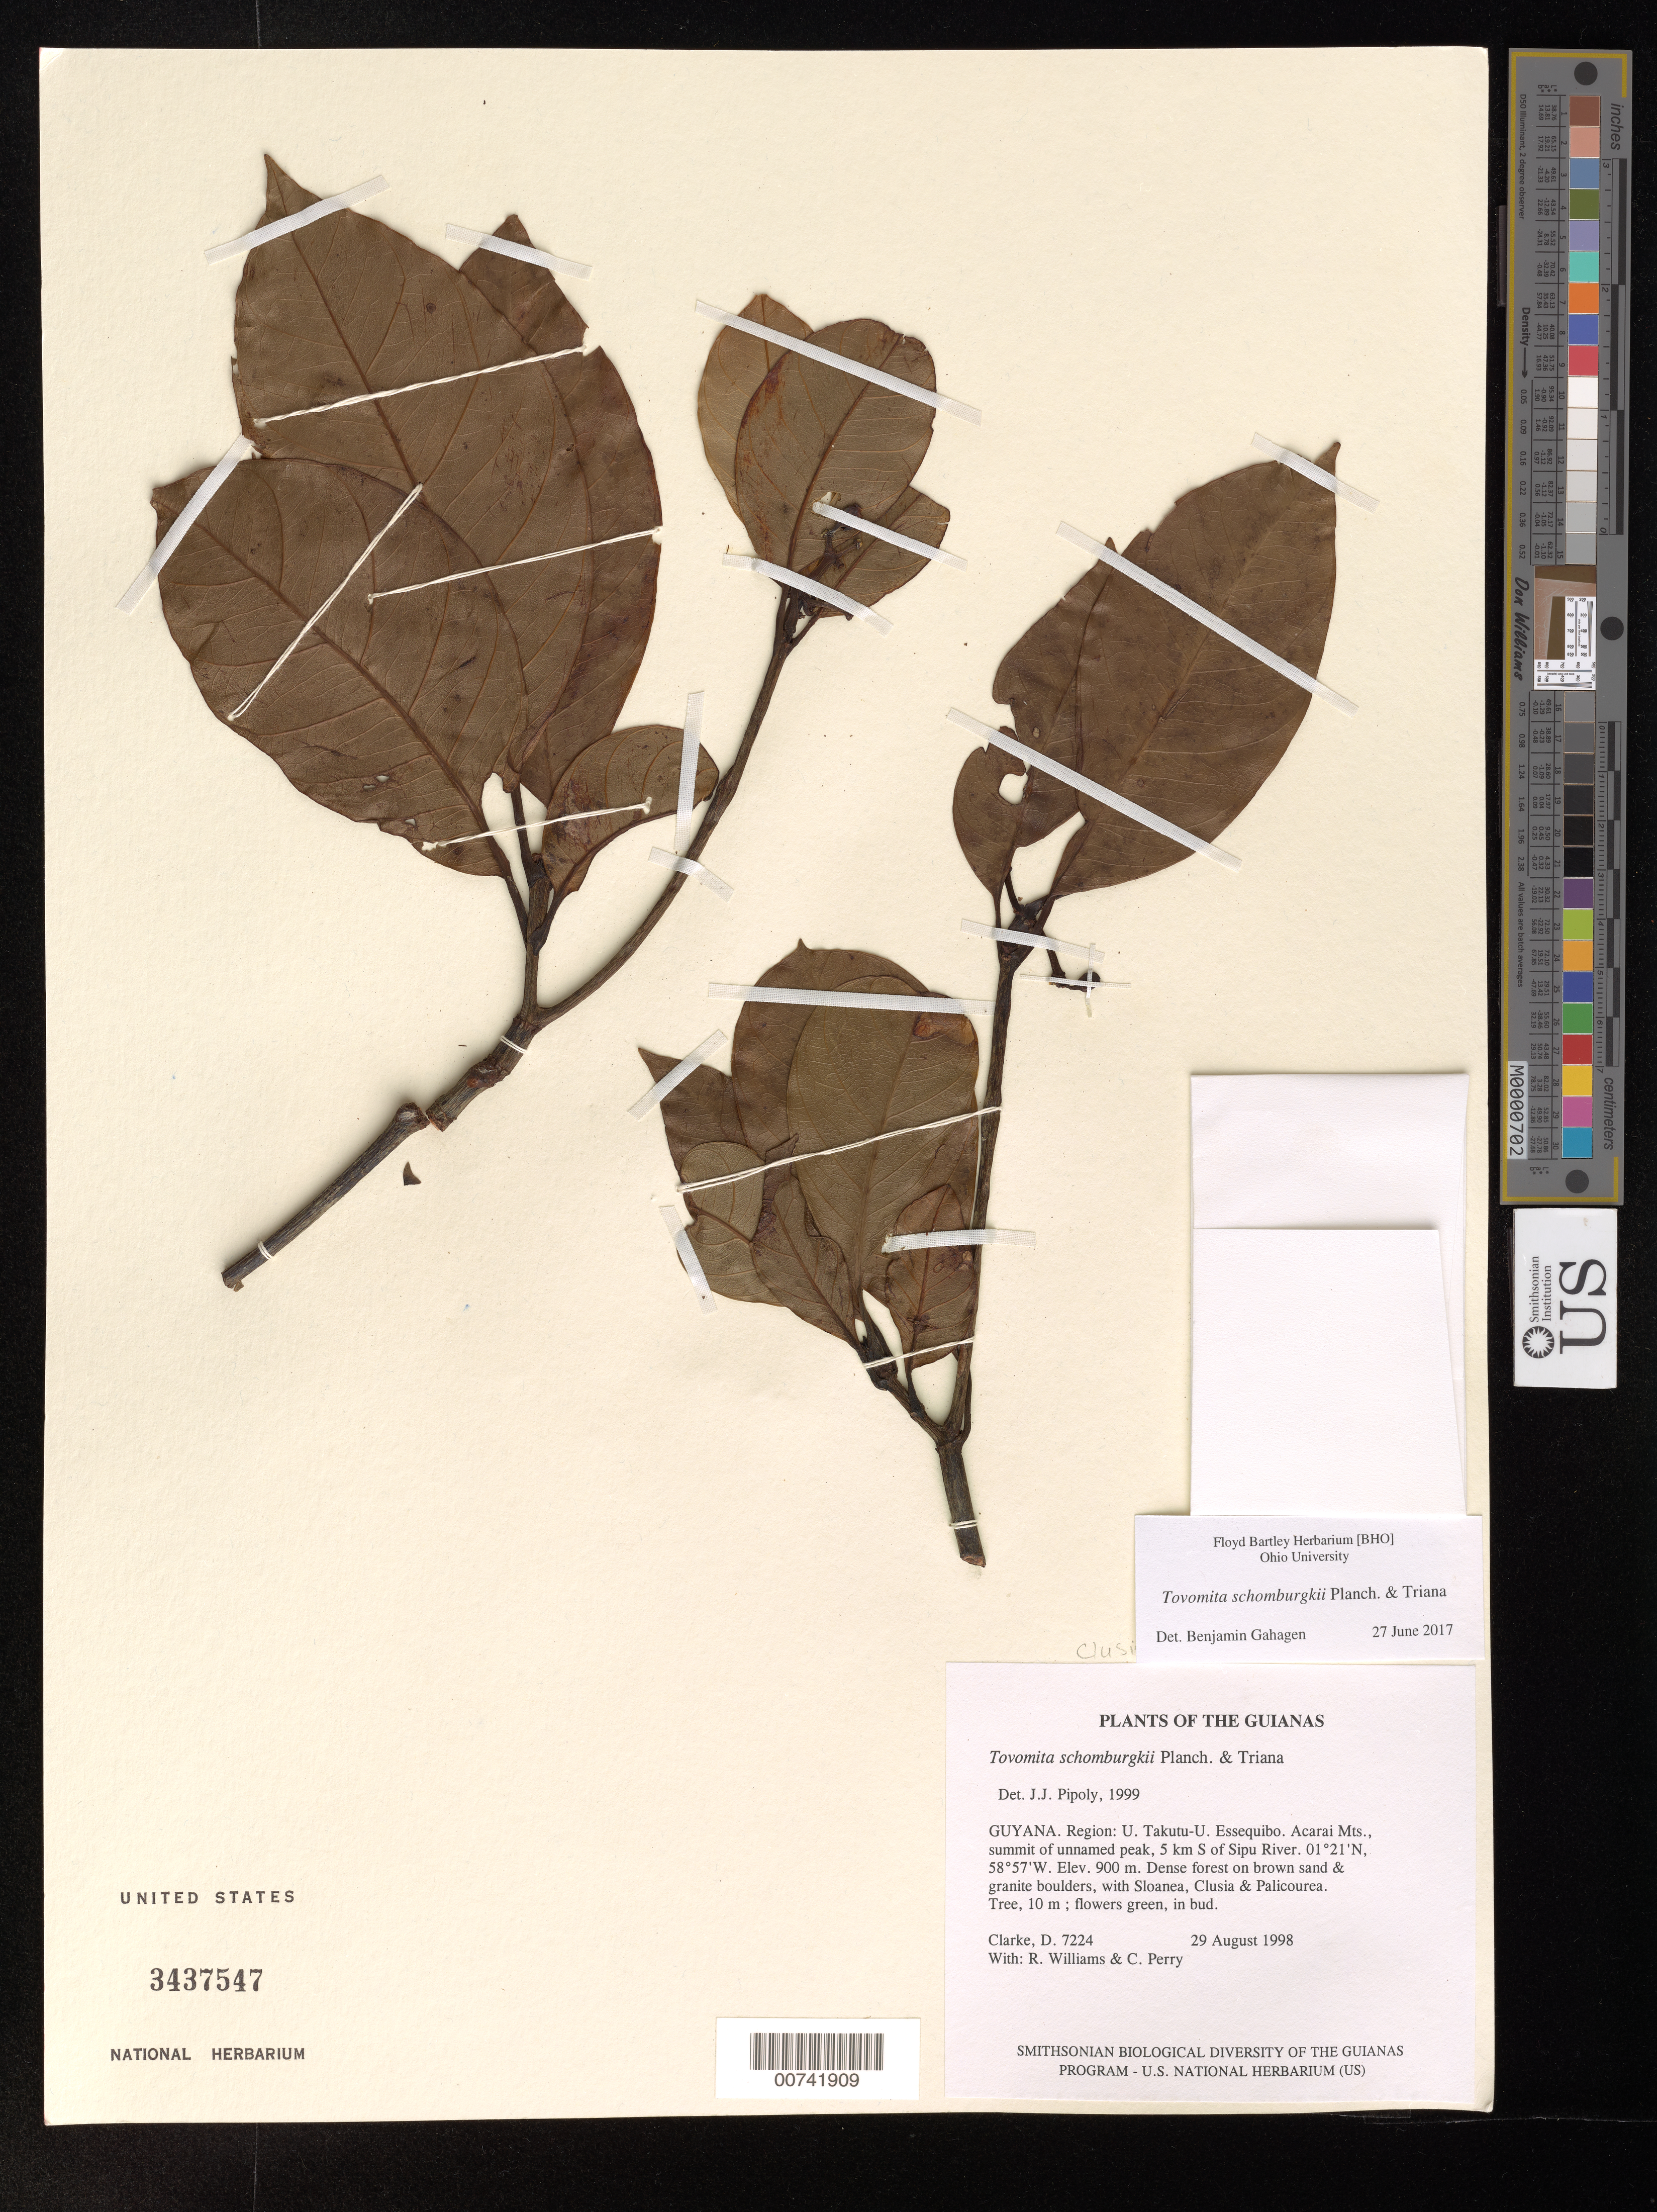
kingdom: Plantae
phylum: Tracheophyta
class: Magnoliopsida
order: Malpighiales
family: Clusiaceae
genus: Tovomita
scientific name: Tovomita schomburgkii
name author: Planch. & Triana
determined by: Pipoly, J. J., III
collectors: H. D. Clarke, R. Williams & C. Perry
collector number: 7224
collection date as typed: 29 August 1998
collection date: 1998-08-29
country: Guyana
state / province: U. Takutu-U. Essequibo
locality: Acarai Mts., summit of unnamed peak, 5 km S of Sipu River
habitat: Dense forest on brown sand & granite boulders, with Sloanea, Clusia & Palicourea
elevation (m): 900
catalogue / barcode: US 3437547